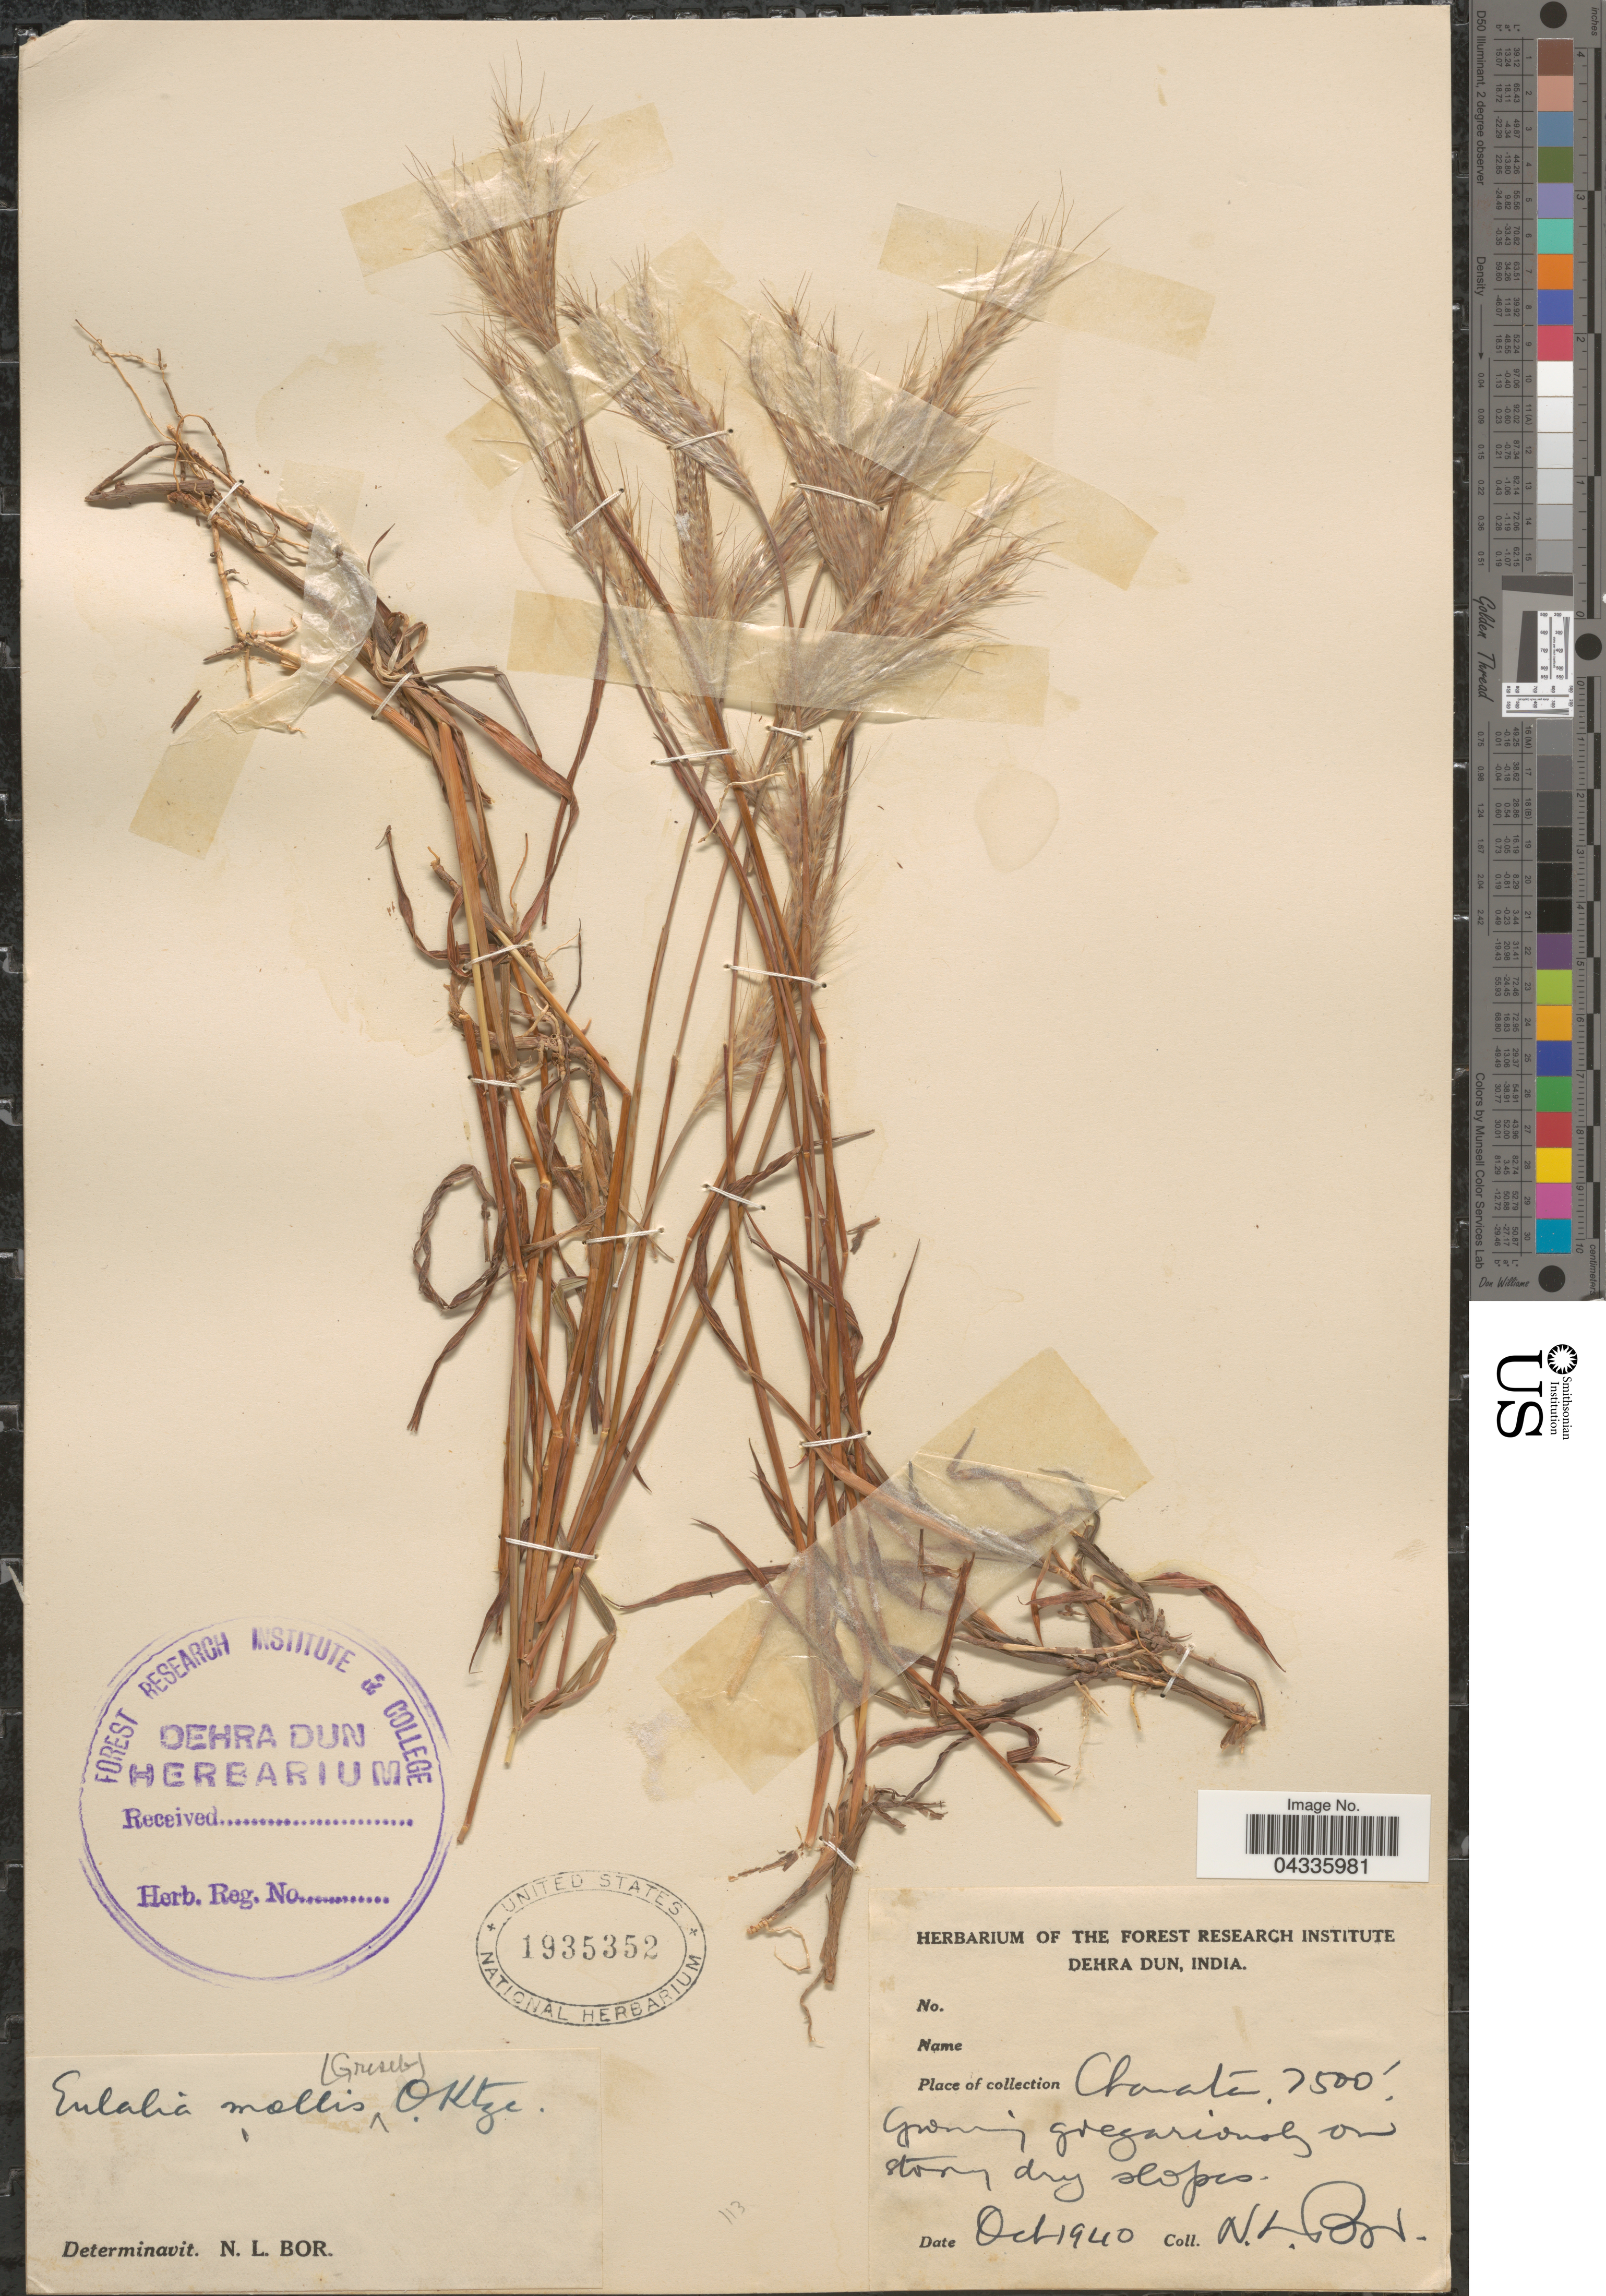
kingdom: Plantae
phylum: Tracheophyta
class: Liliopsida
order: Poales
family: Poaceae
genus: Eulalia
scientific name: Eulalia mollis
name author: (Griseb.) Kuntze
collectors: N. L. Bor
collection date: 1940-10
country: India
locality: Chanata.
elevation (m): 2286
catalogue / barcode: US 1935352